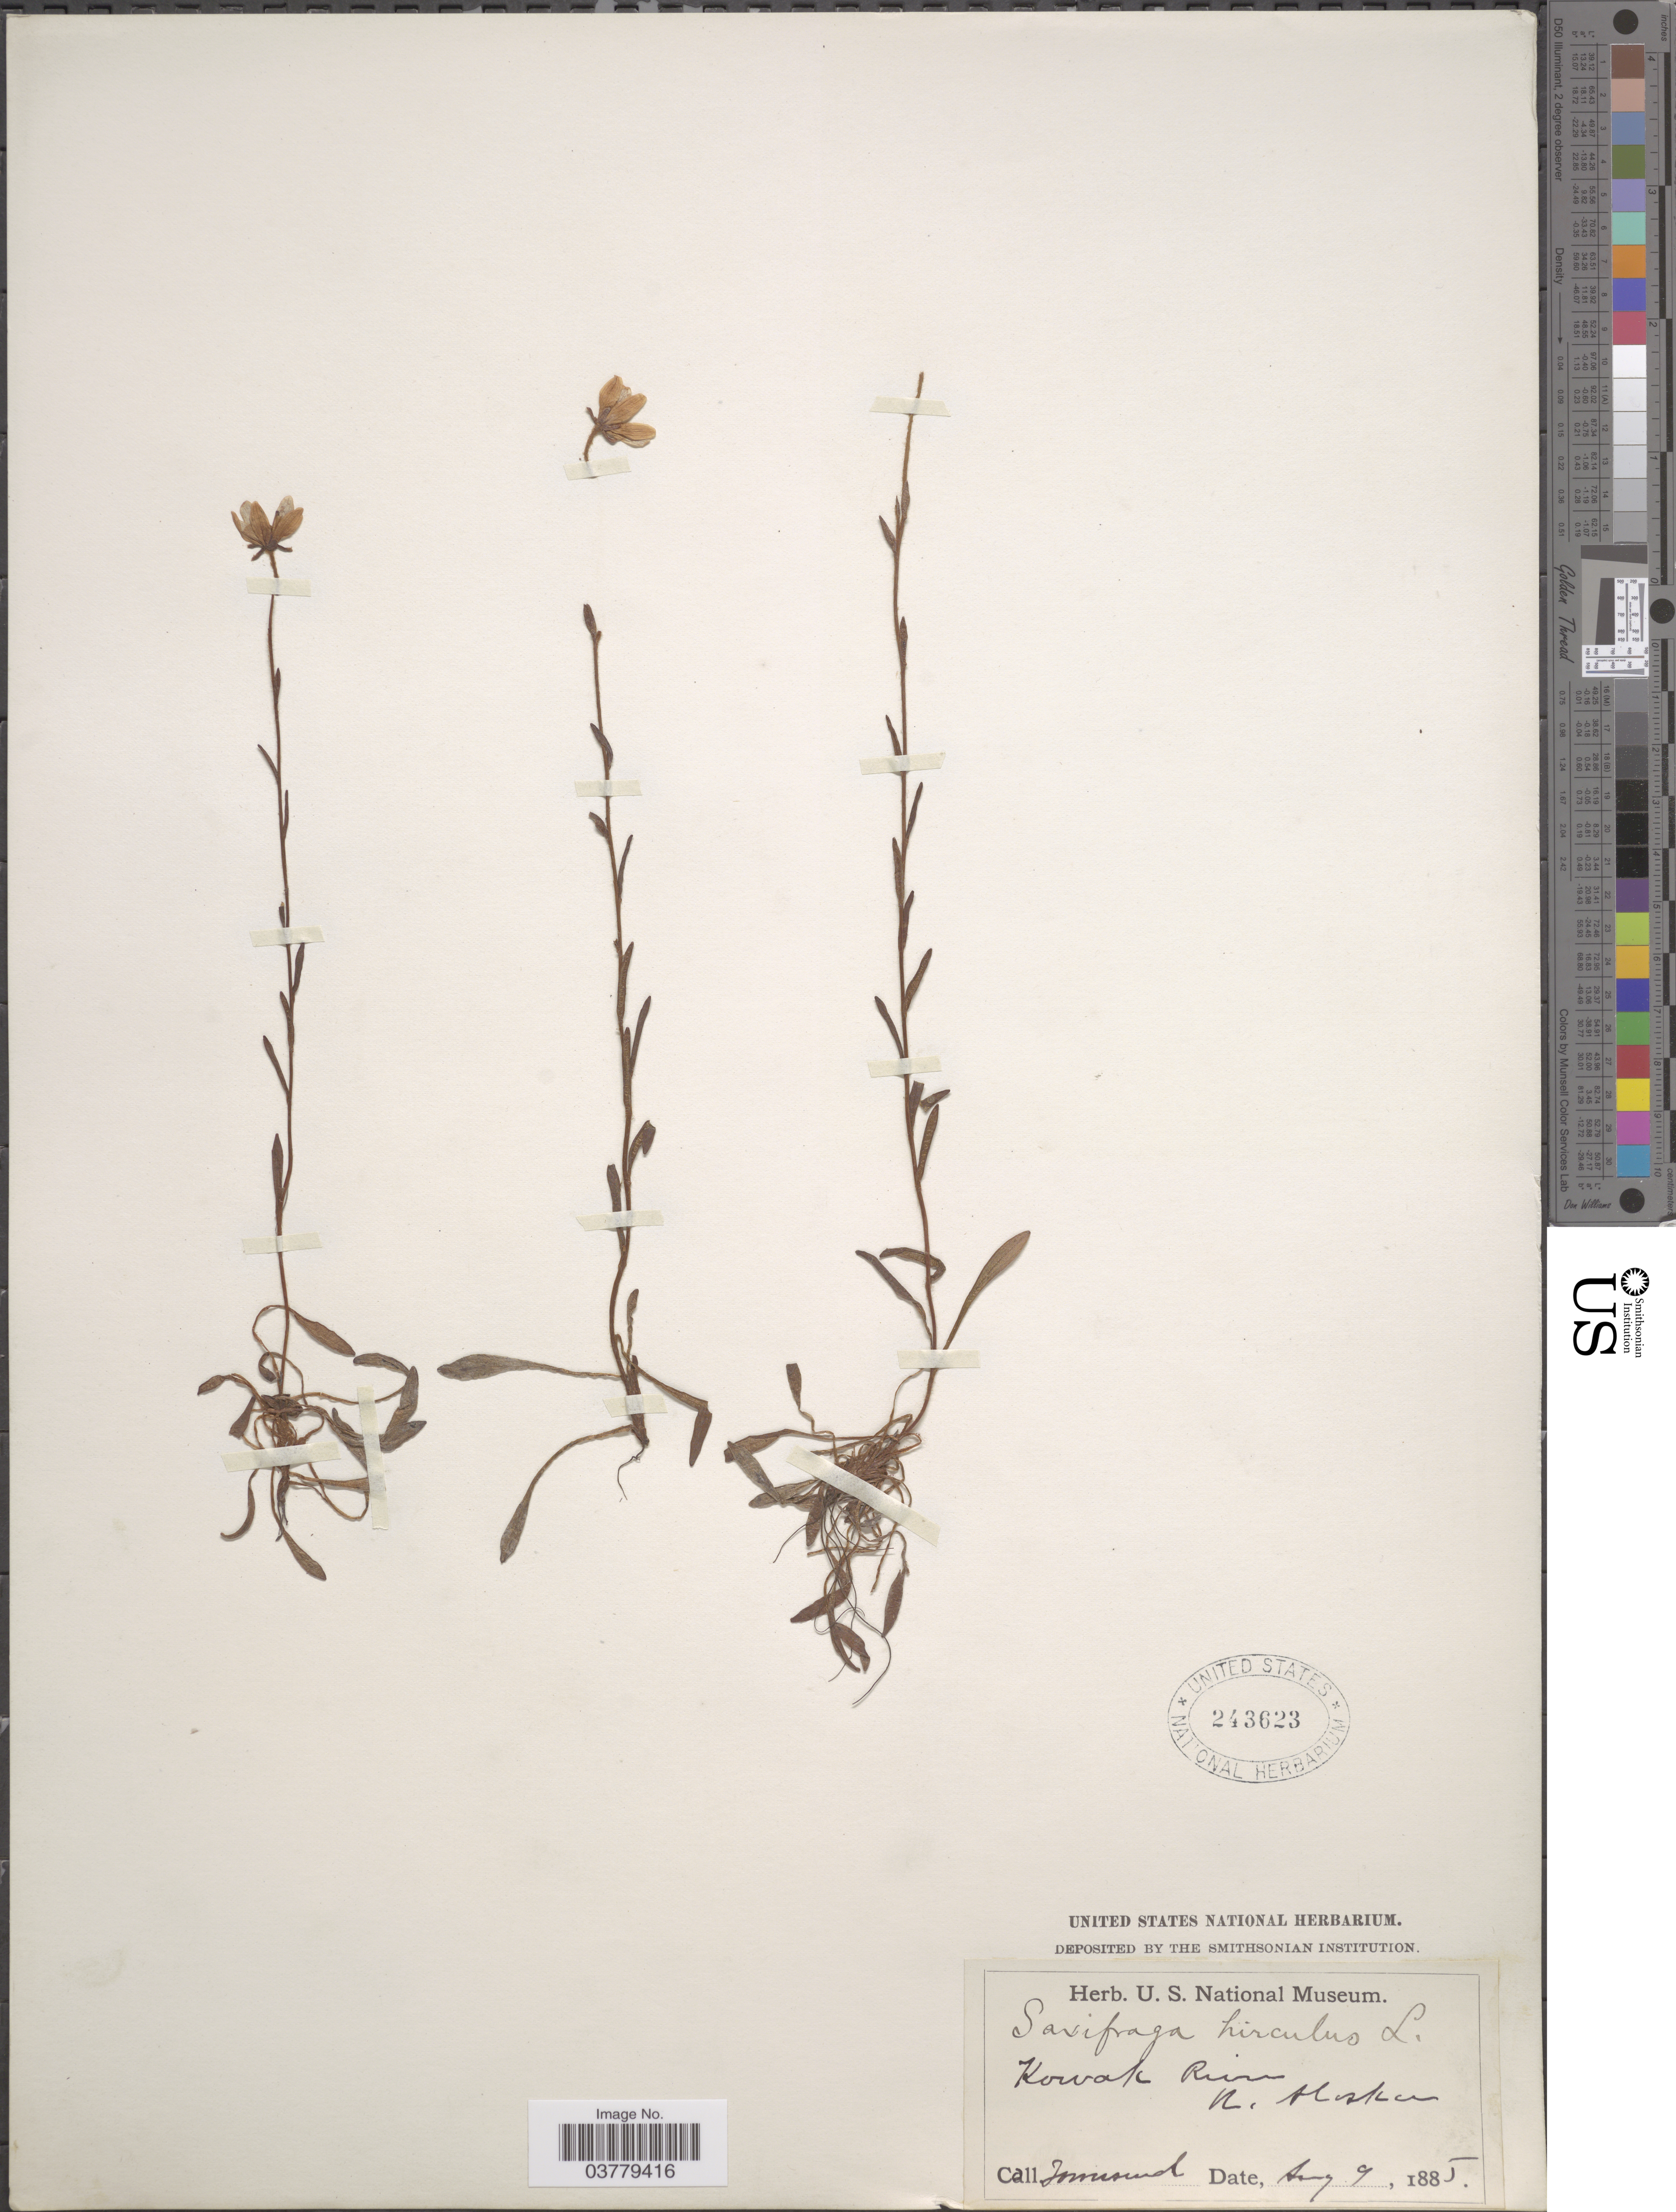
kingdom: Plantae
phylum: Tracheophyta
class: Magnoliopsida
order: Saxifragales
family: Saxifragaceae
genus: Saxifraga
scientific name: Saxifraga hirculus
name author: L.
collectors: Townsend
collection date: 1885-08-09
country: United States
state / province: Alaska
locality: Kowak River, N. Alaska.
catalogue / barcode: US 243623